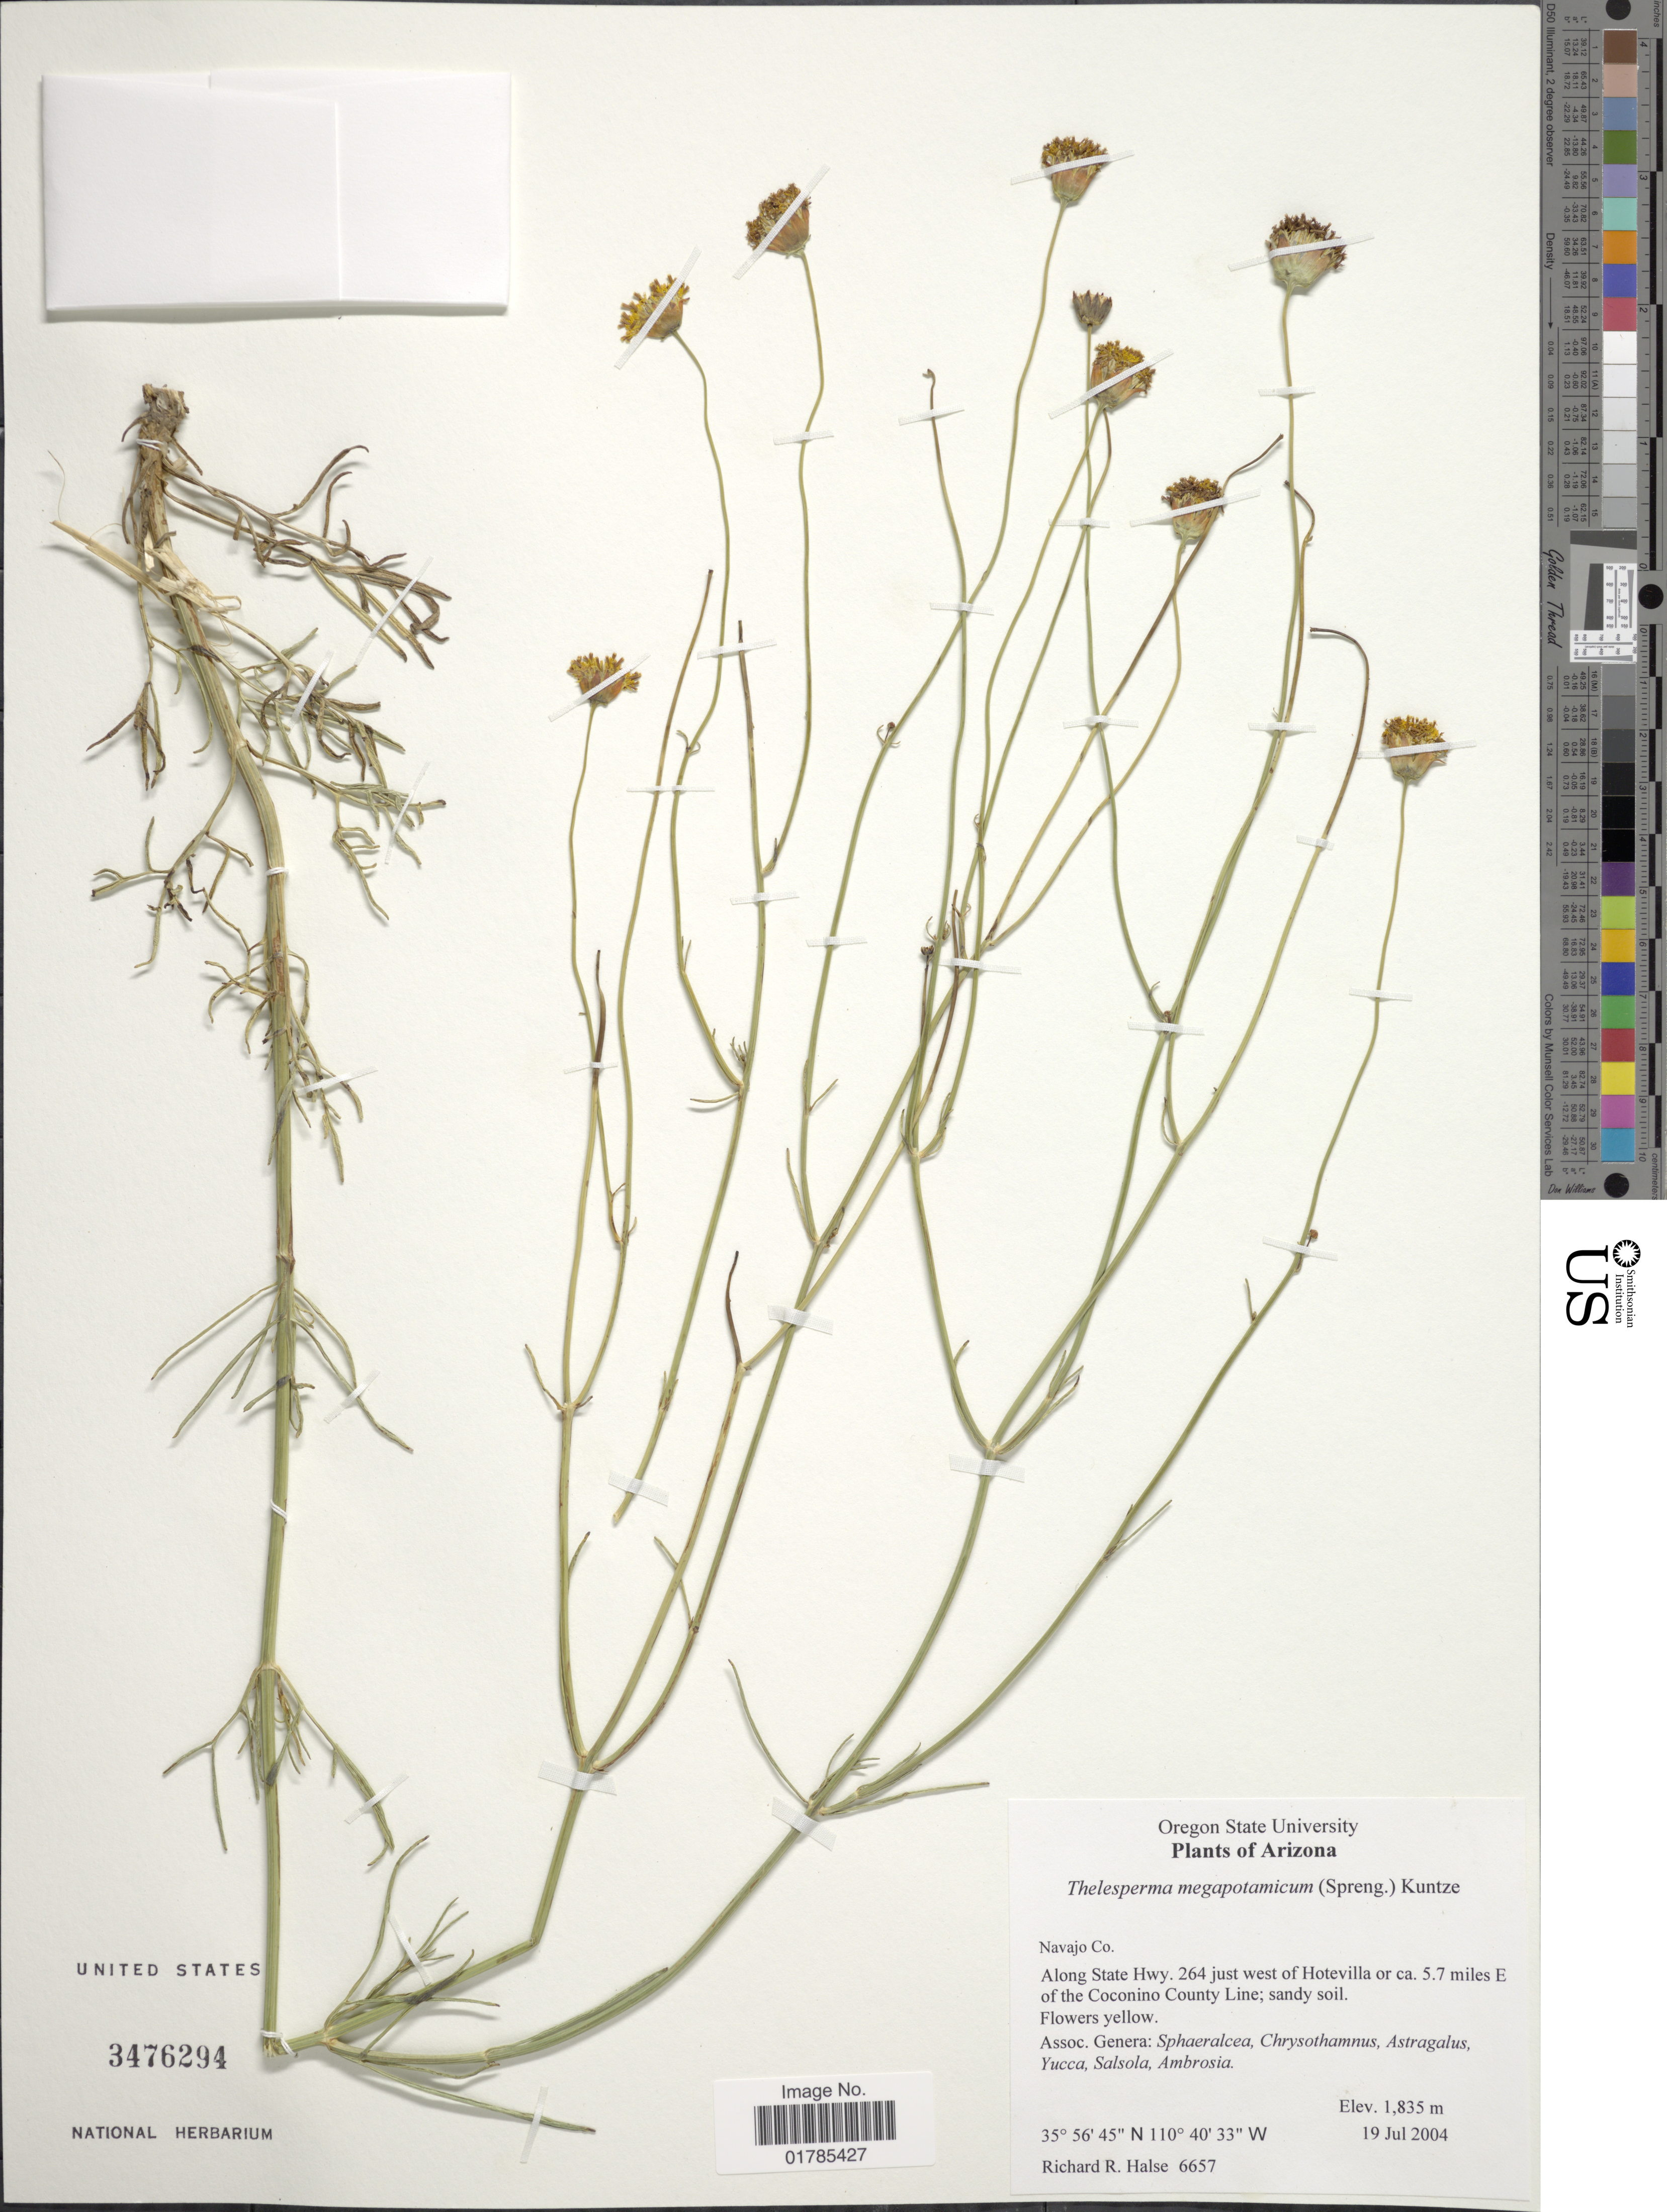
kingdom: Plantae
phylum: Tracheophyta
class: Magnoliopsida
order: Asterales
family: Asteraceae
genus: Thelesperma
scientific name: Thelesperma megapotamicum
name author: (Spreng.) Herter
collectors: R. Halse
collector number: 6657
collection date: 2004-07-19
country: United States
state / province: Arizona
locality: Navajo Co. Along State Hwy. 264 just west of Hotevilla or ca. 5.7 miles E of the Coconino County line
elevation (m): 1835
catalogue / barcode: US 3476294